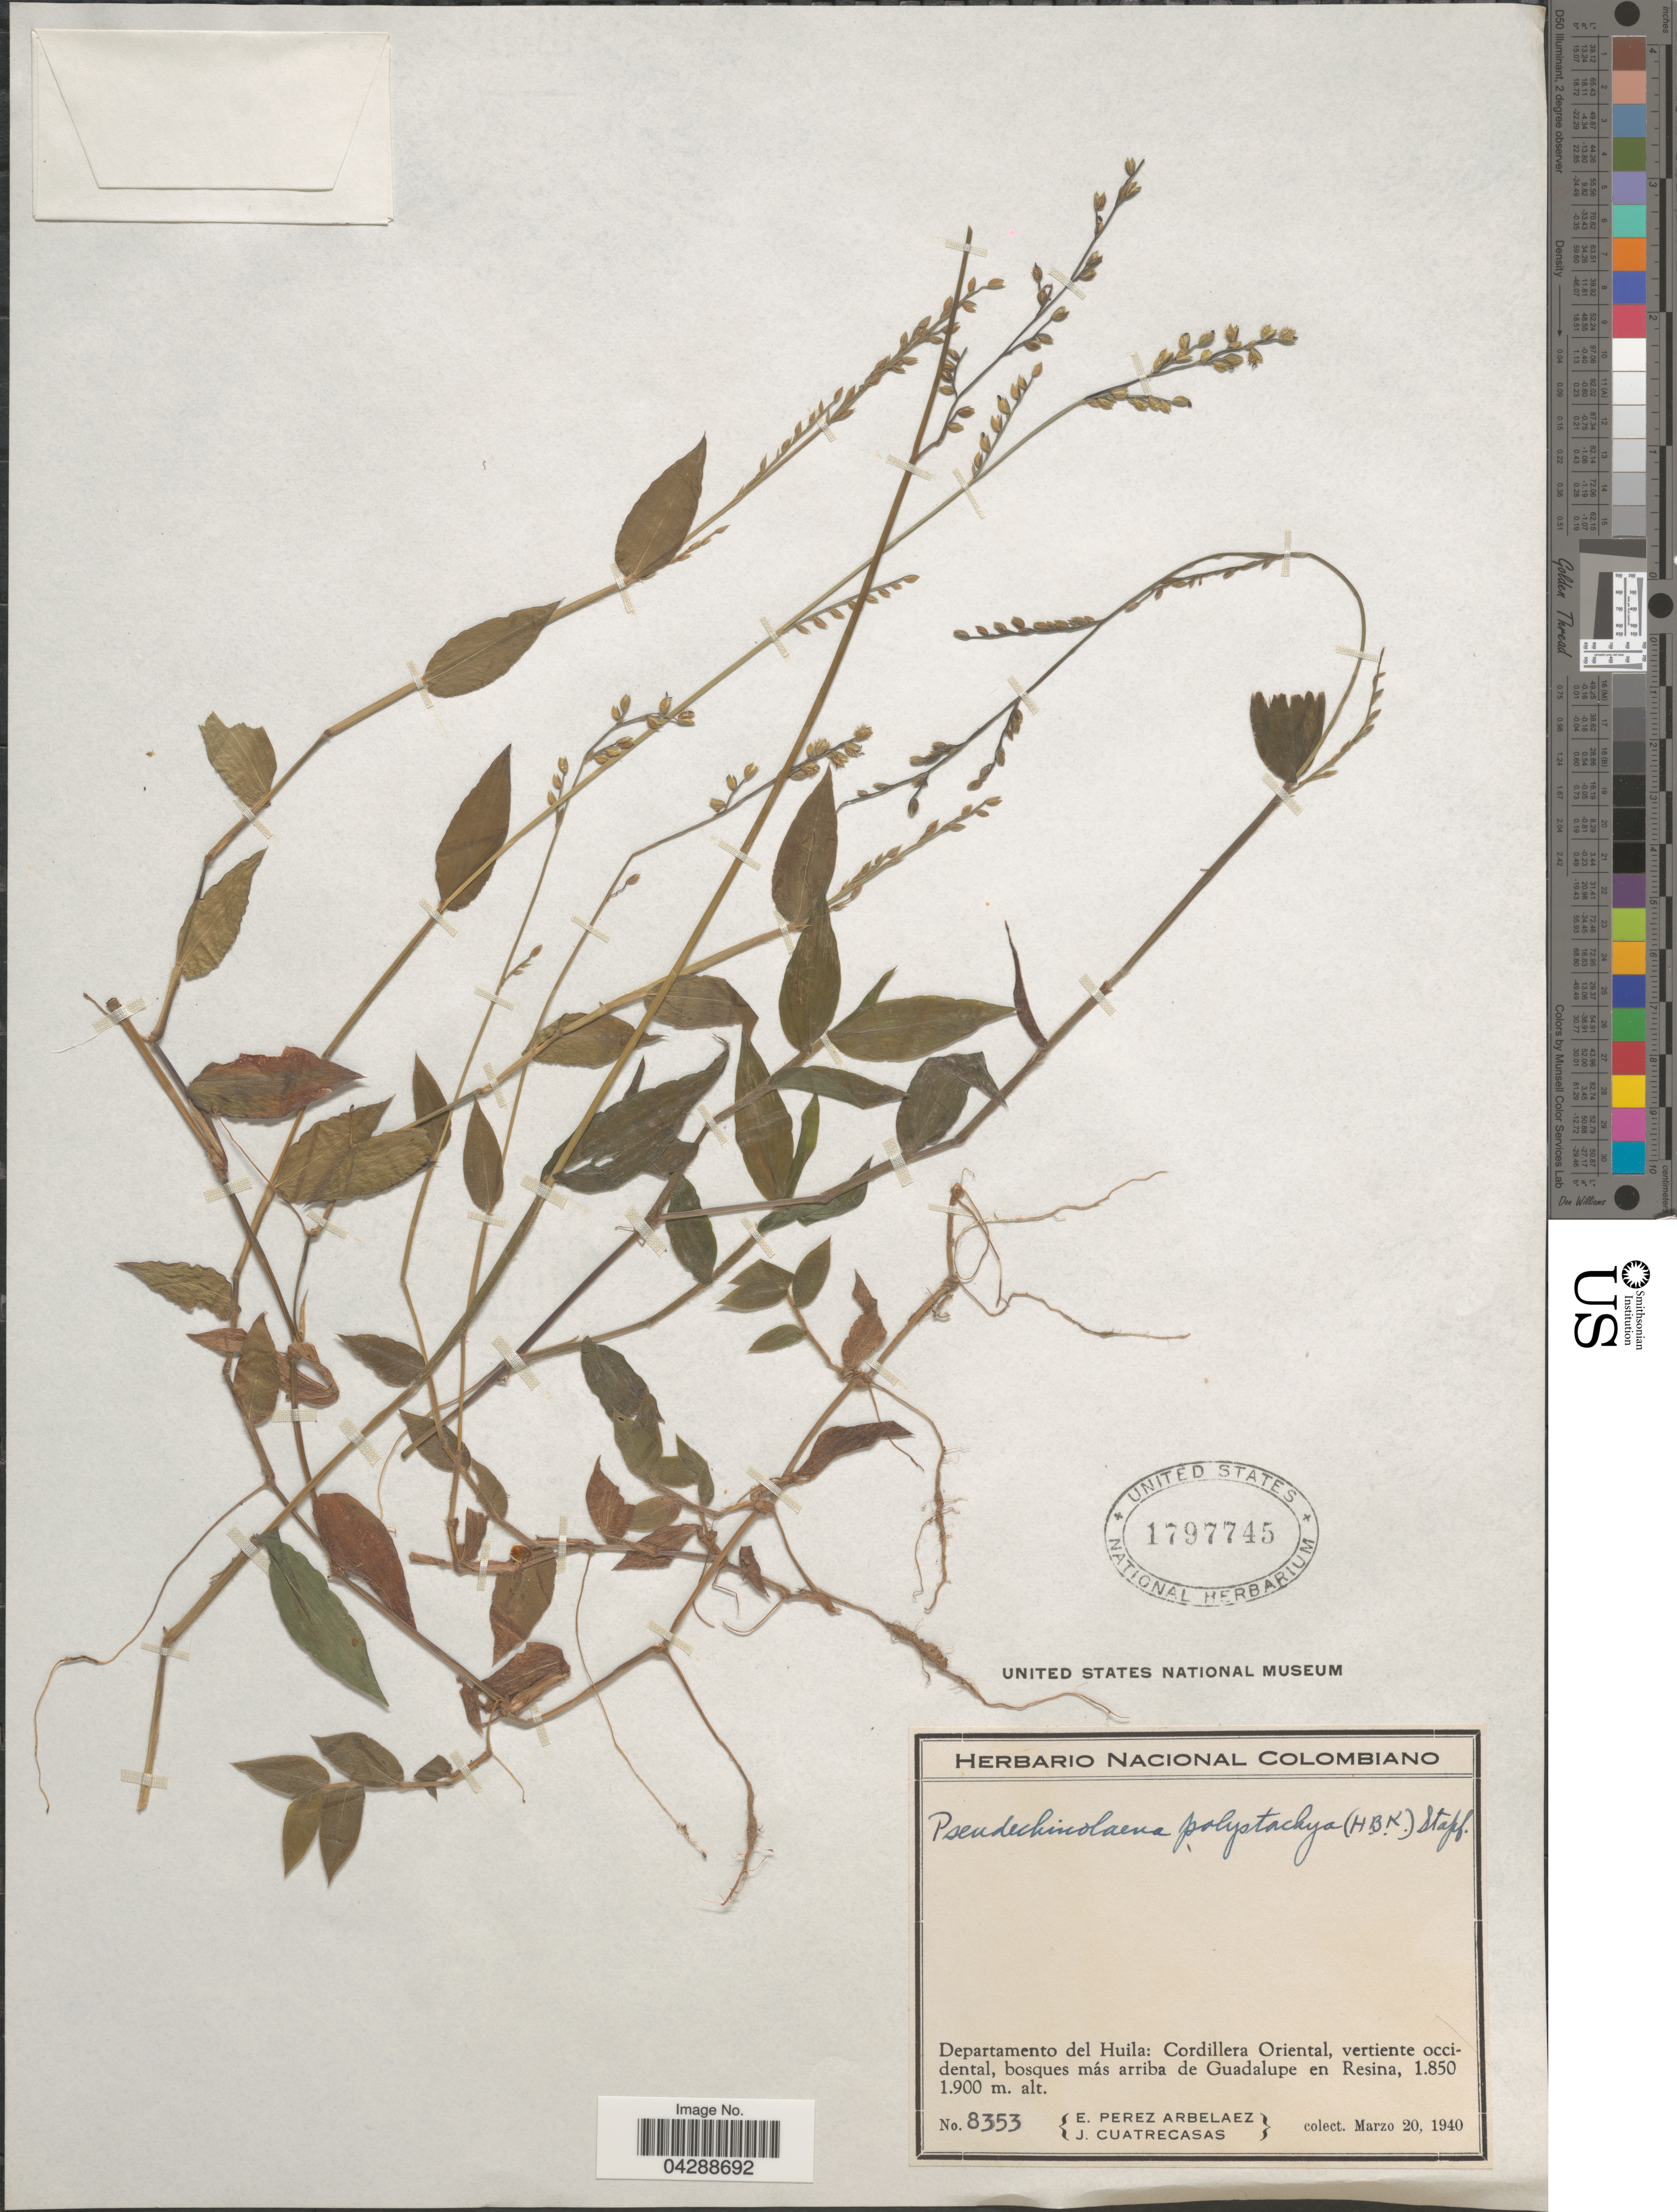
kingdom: Plantae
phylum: Tracheophyta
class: Liliopsida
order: Poales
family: Poaceae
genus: Pseudechinolaena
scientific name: Pseudechinolaena polystachya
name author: (Kunth) Stapf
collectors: E. Pérez Arbeláez & J. Cuatrecasas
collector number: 8353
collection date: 1940-03-20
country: Colombia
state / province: Huila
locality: Departamento del Huila: Cordillera Oriental, vertiente occidental, bosques más arriba de Guadalupe en Resina.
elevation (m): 1850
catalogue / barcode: US 1797745